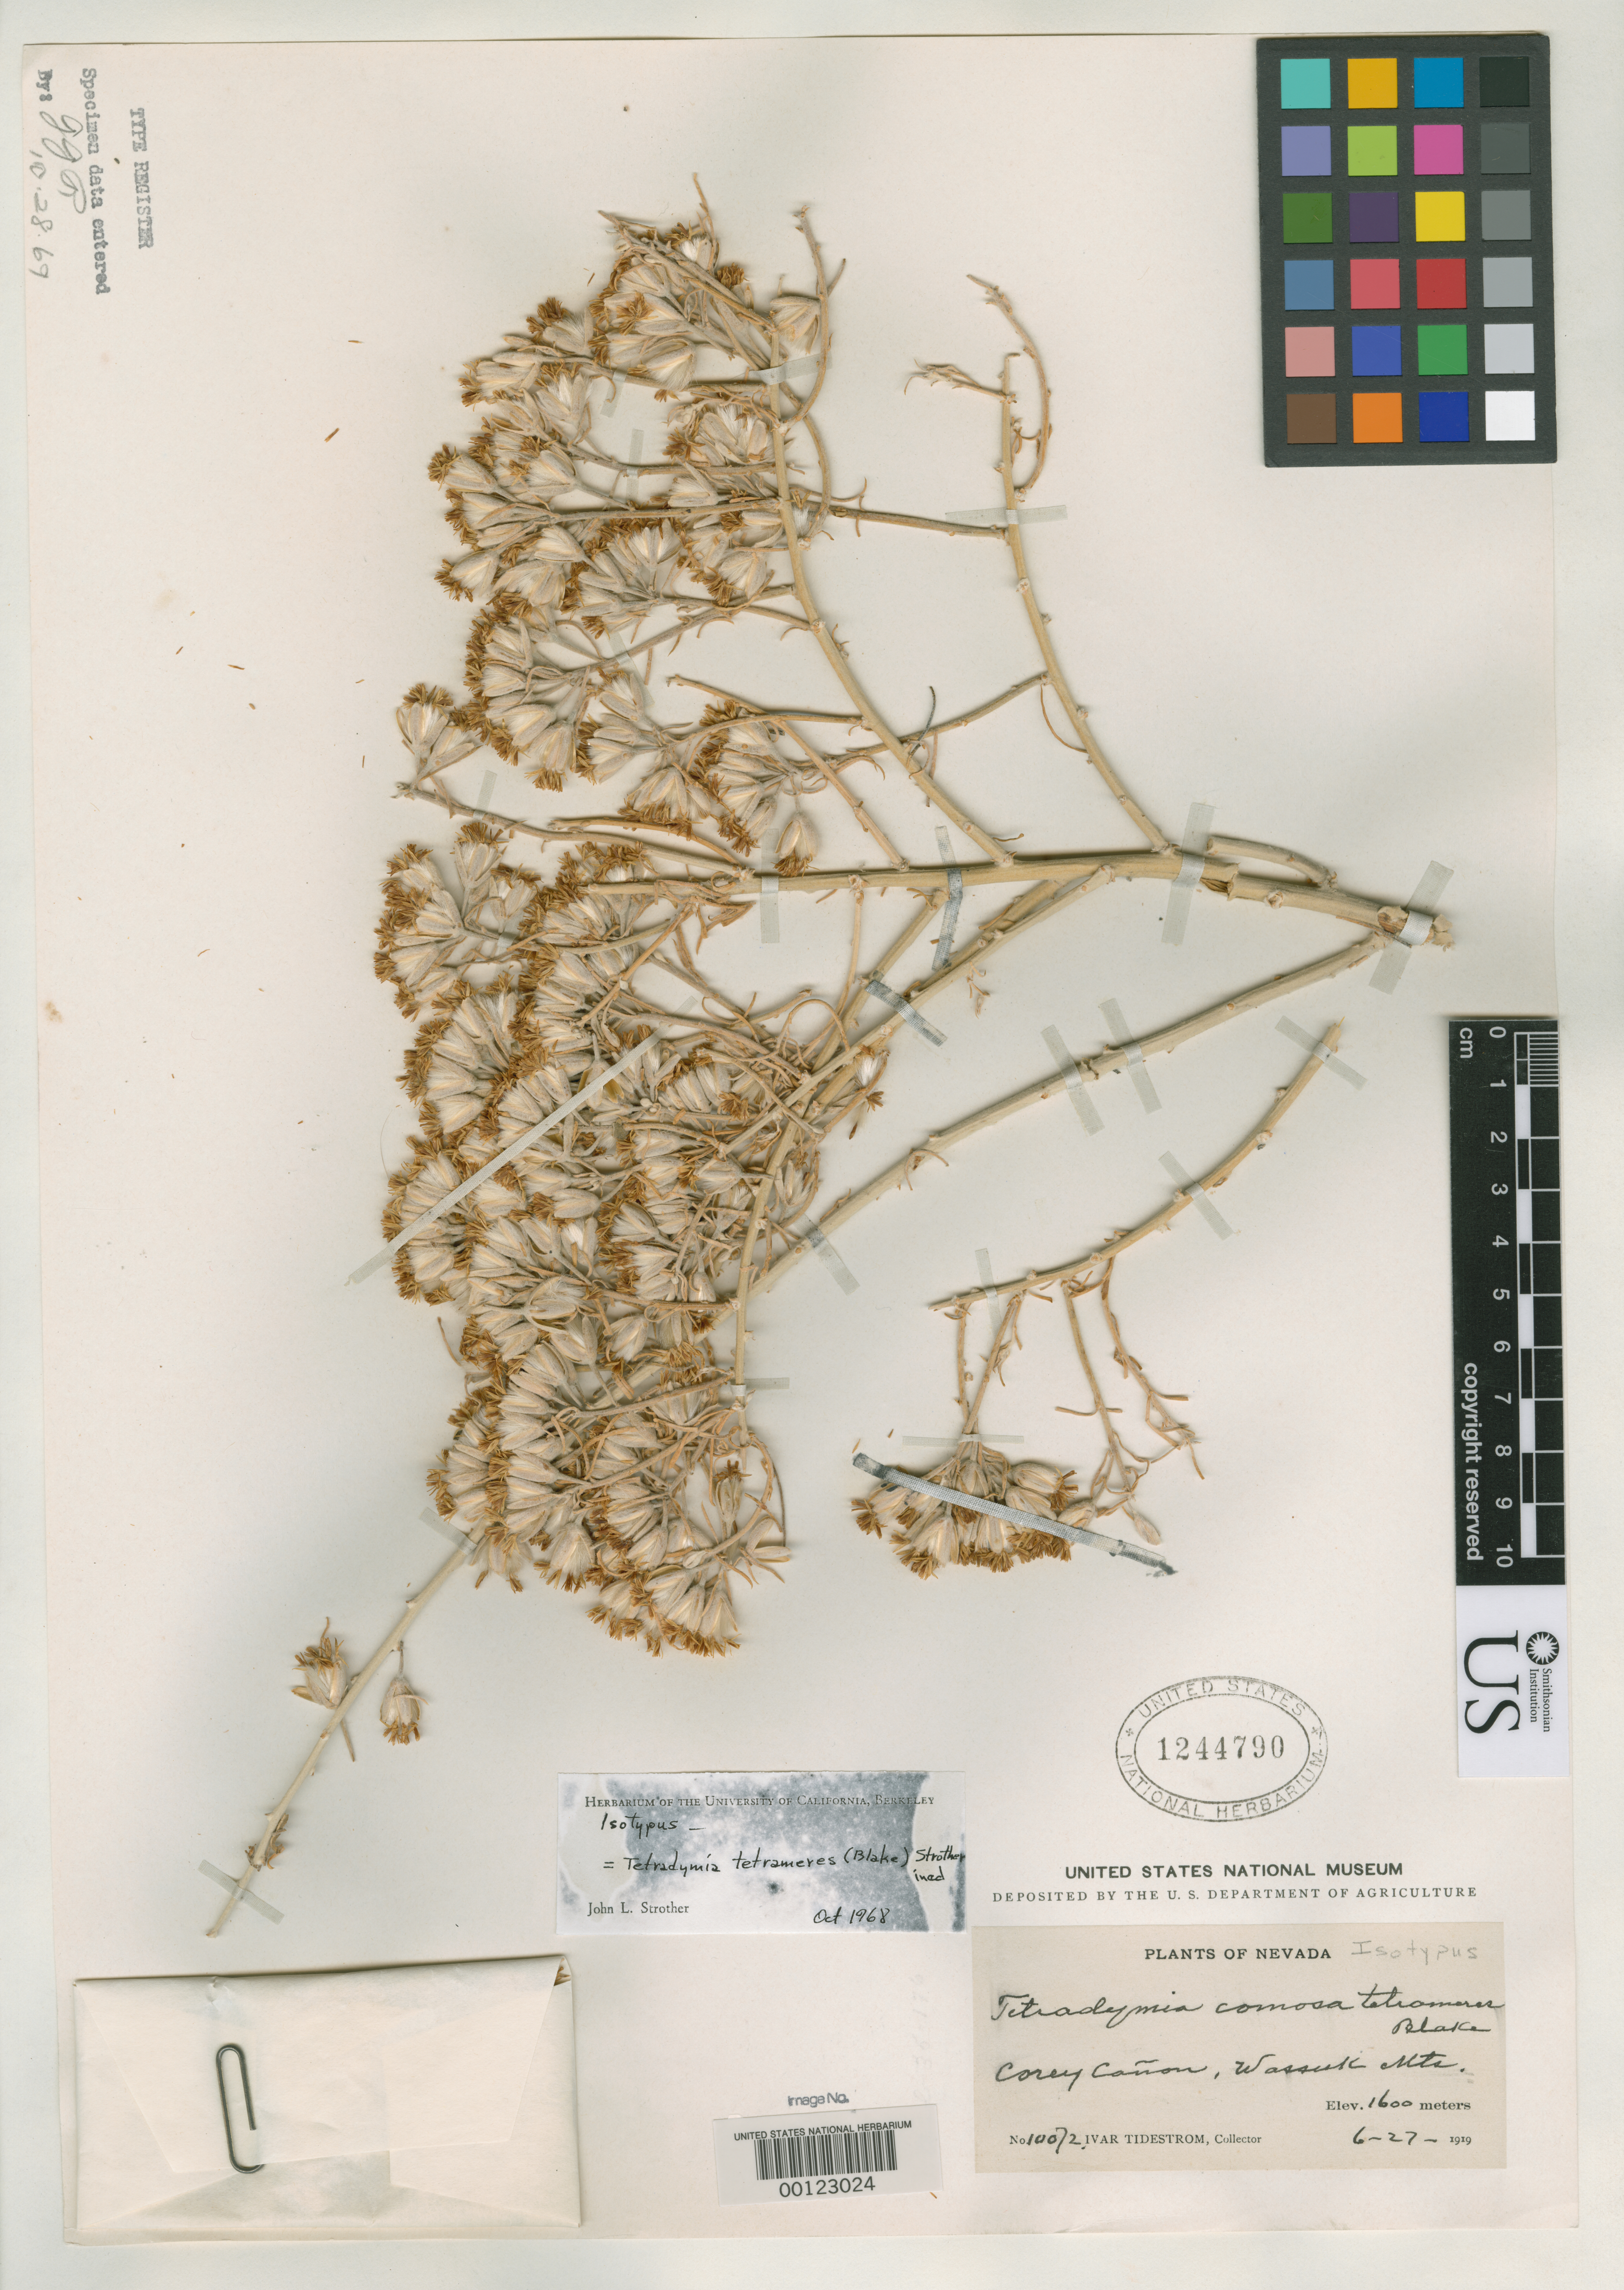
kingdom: Plantae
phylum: Tracheophyta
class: Magnoliopsida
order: Asterales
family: Asteraceae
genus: Tetradymia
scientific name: Tetradymia comosa subsp. tetrameres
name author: S.F. Blake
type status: Isotype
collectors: I. F. Tidestrom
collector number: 10072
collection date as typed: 27 Jun 1919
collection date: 1919-06-27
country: United States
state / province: Nevada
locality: Wassuk Mountains.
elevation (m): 1600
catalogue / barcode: US 1244790